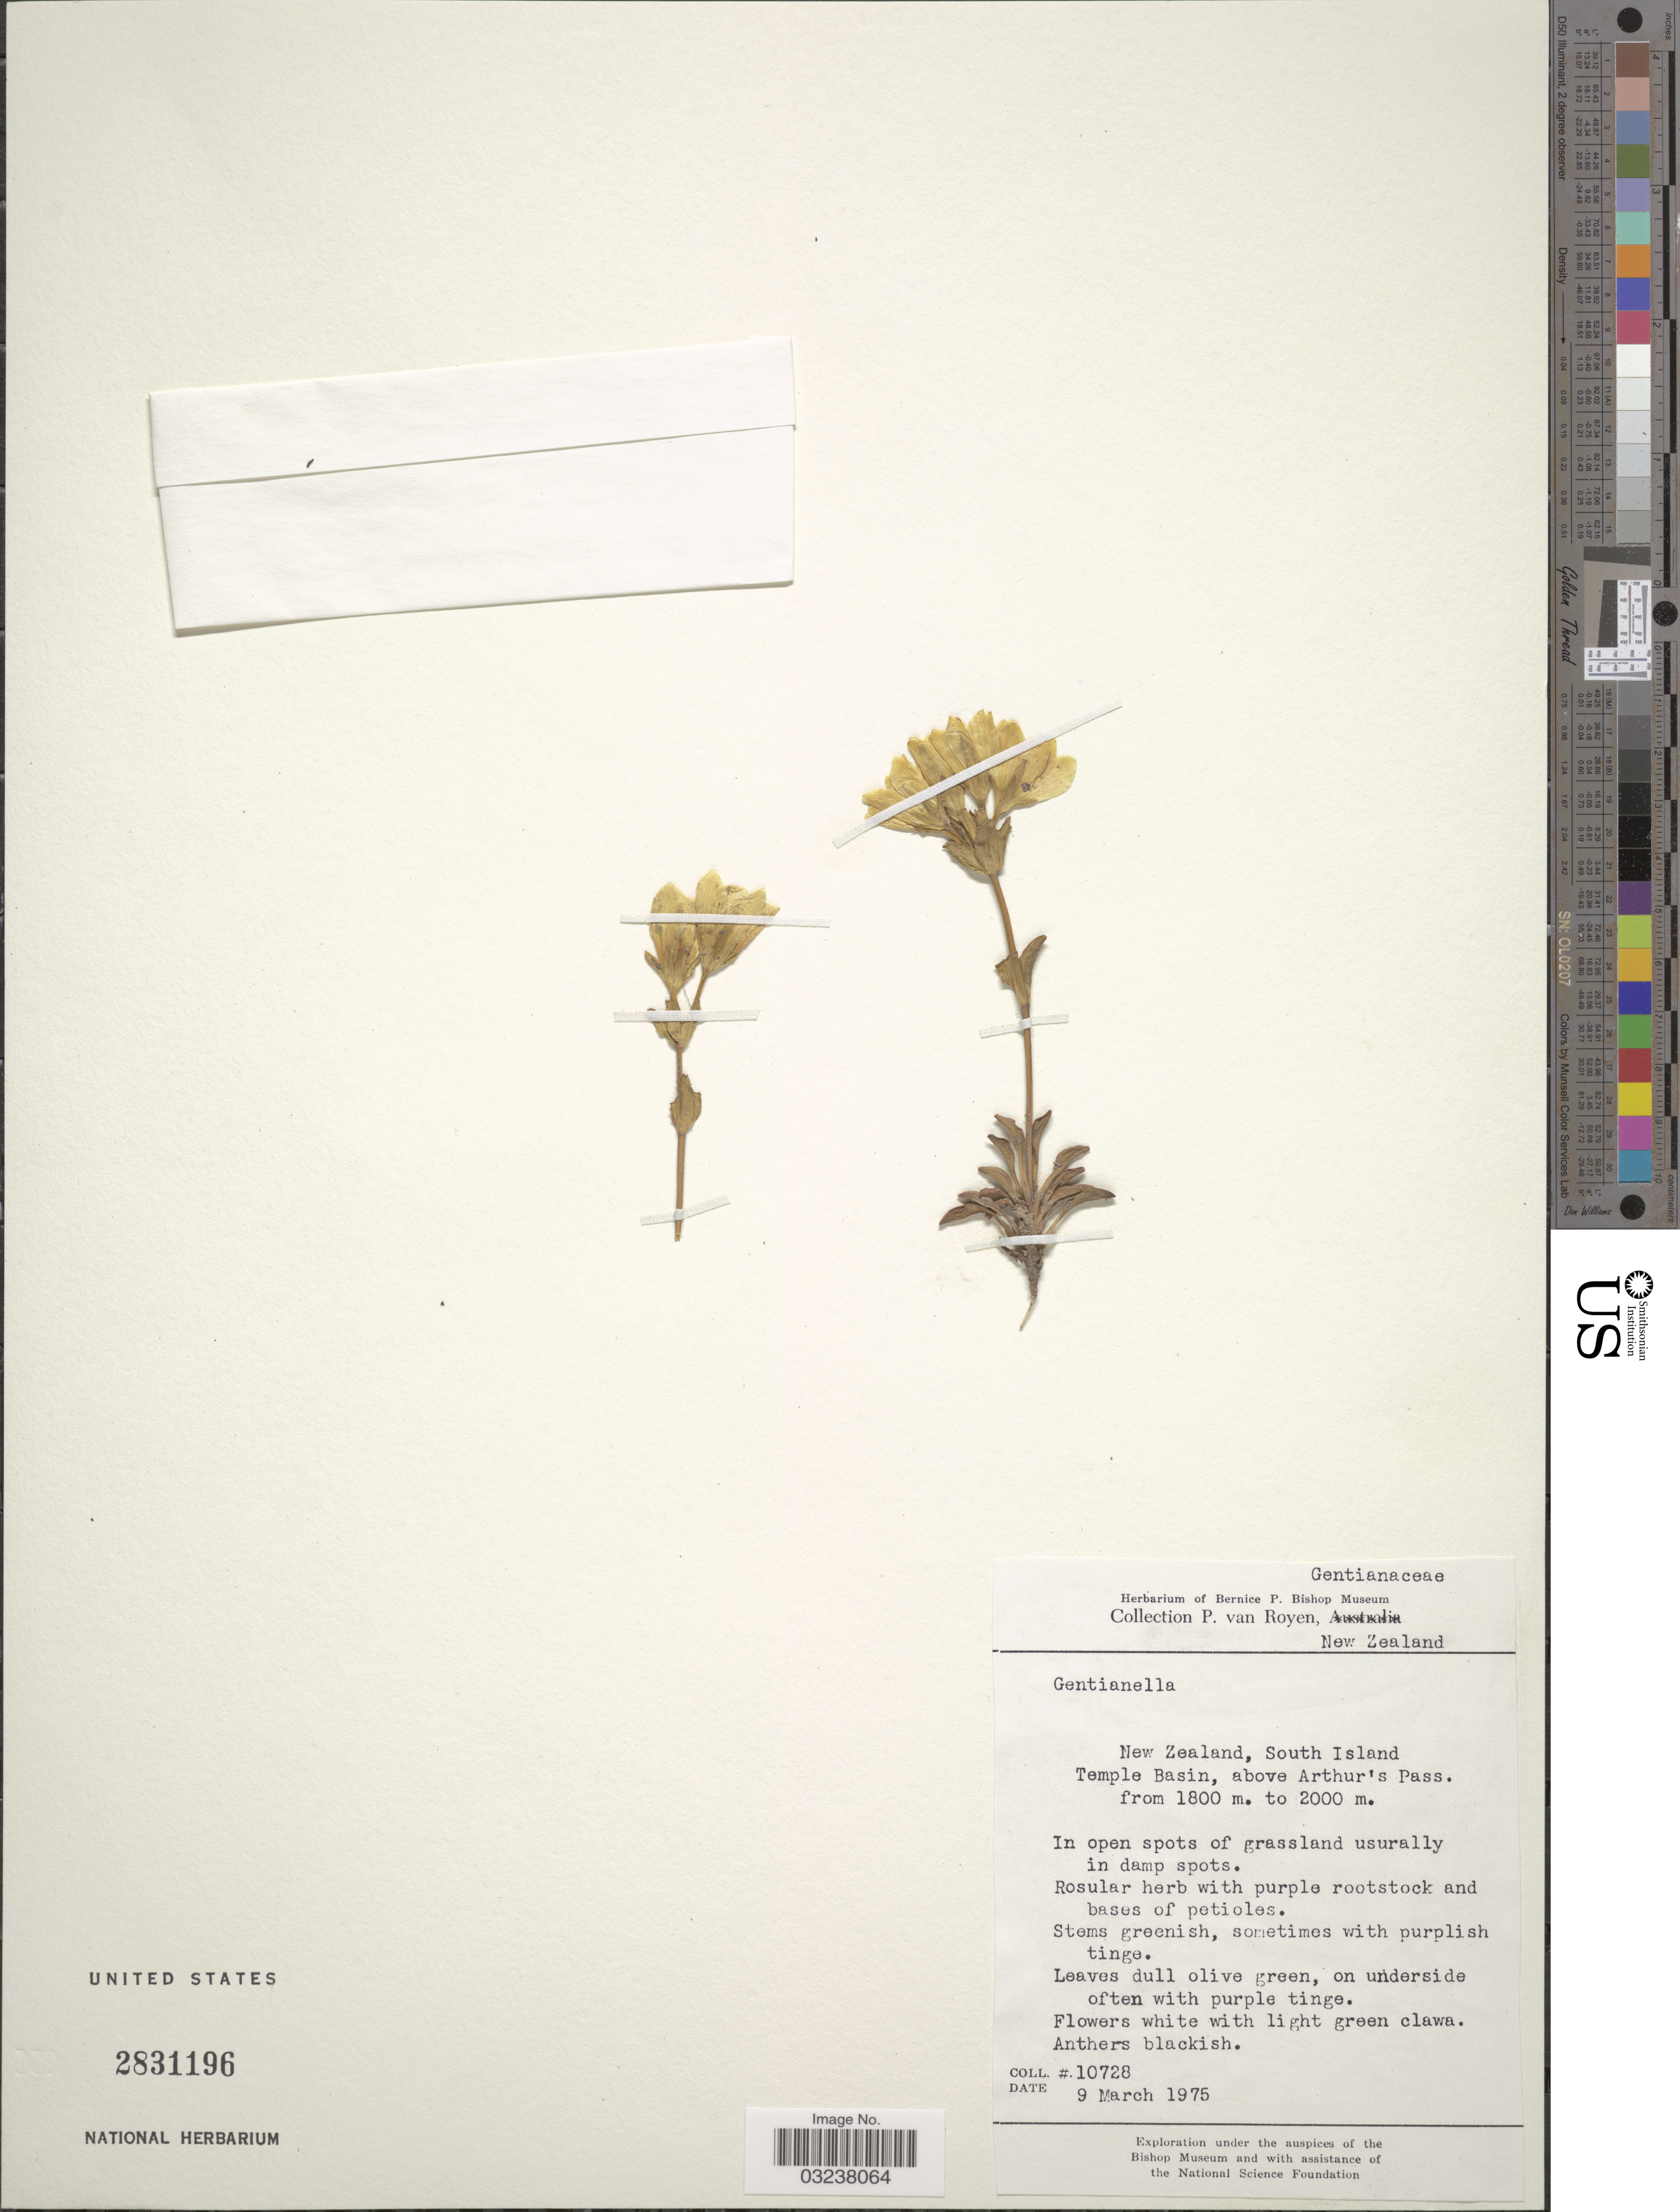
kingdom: Plantae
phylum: Tracheophyta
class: Magnoliopsida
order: Gentianales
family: Gentianaceae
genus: Gentianella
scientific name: Gentianella sp.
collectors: P. van Royen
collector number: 10728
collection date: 1975-03-09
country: New Zealand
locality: South Island Temple Basin, above Arthur's Pass.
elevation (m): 1800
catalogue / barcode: US 2831196